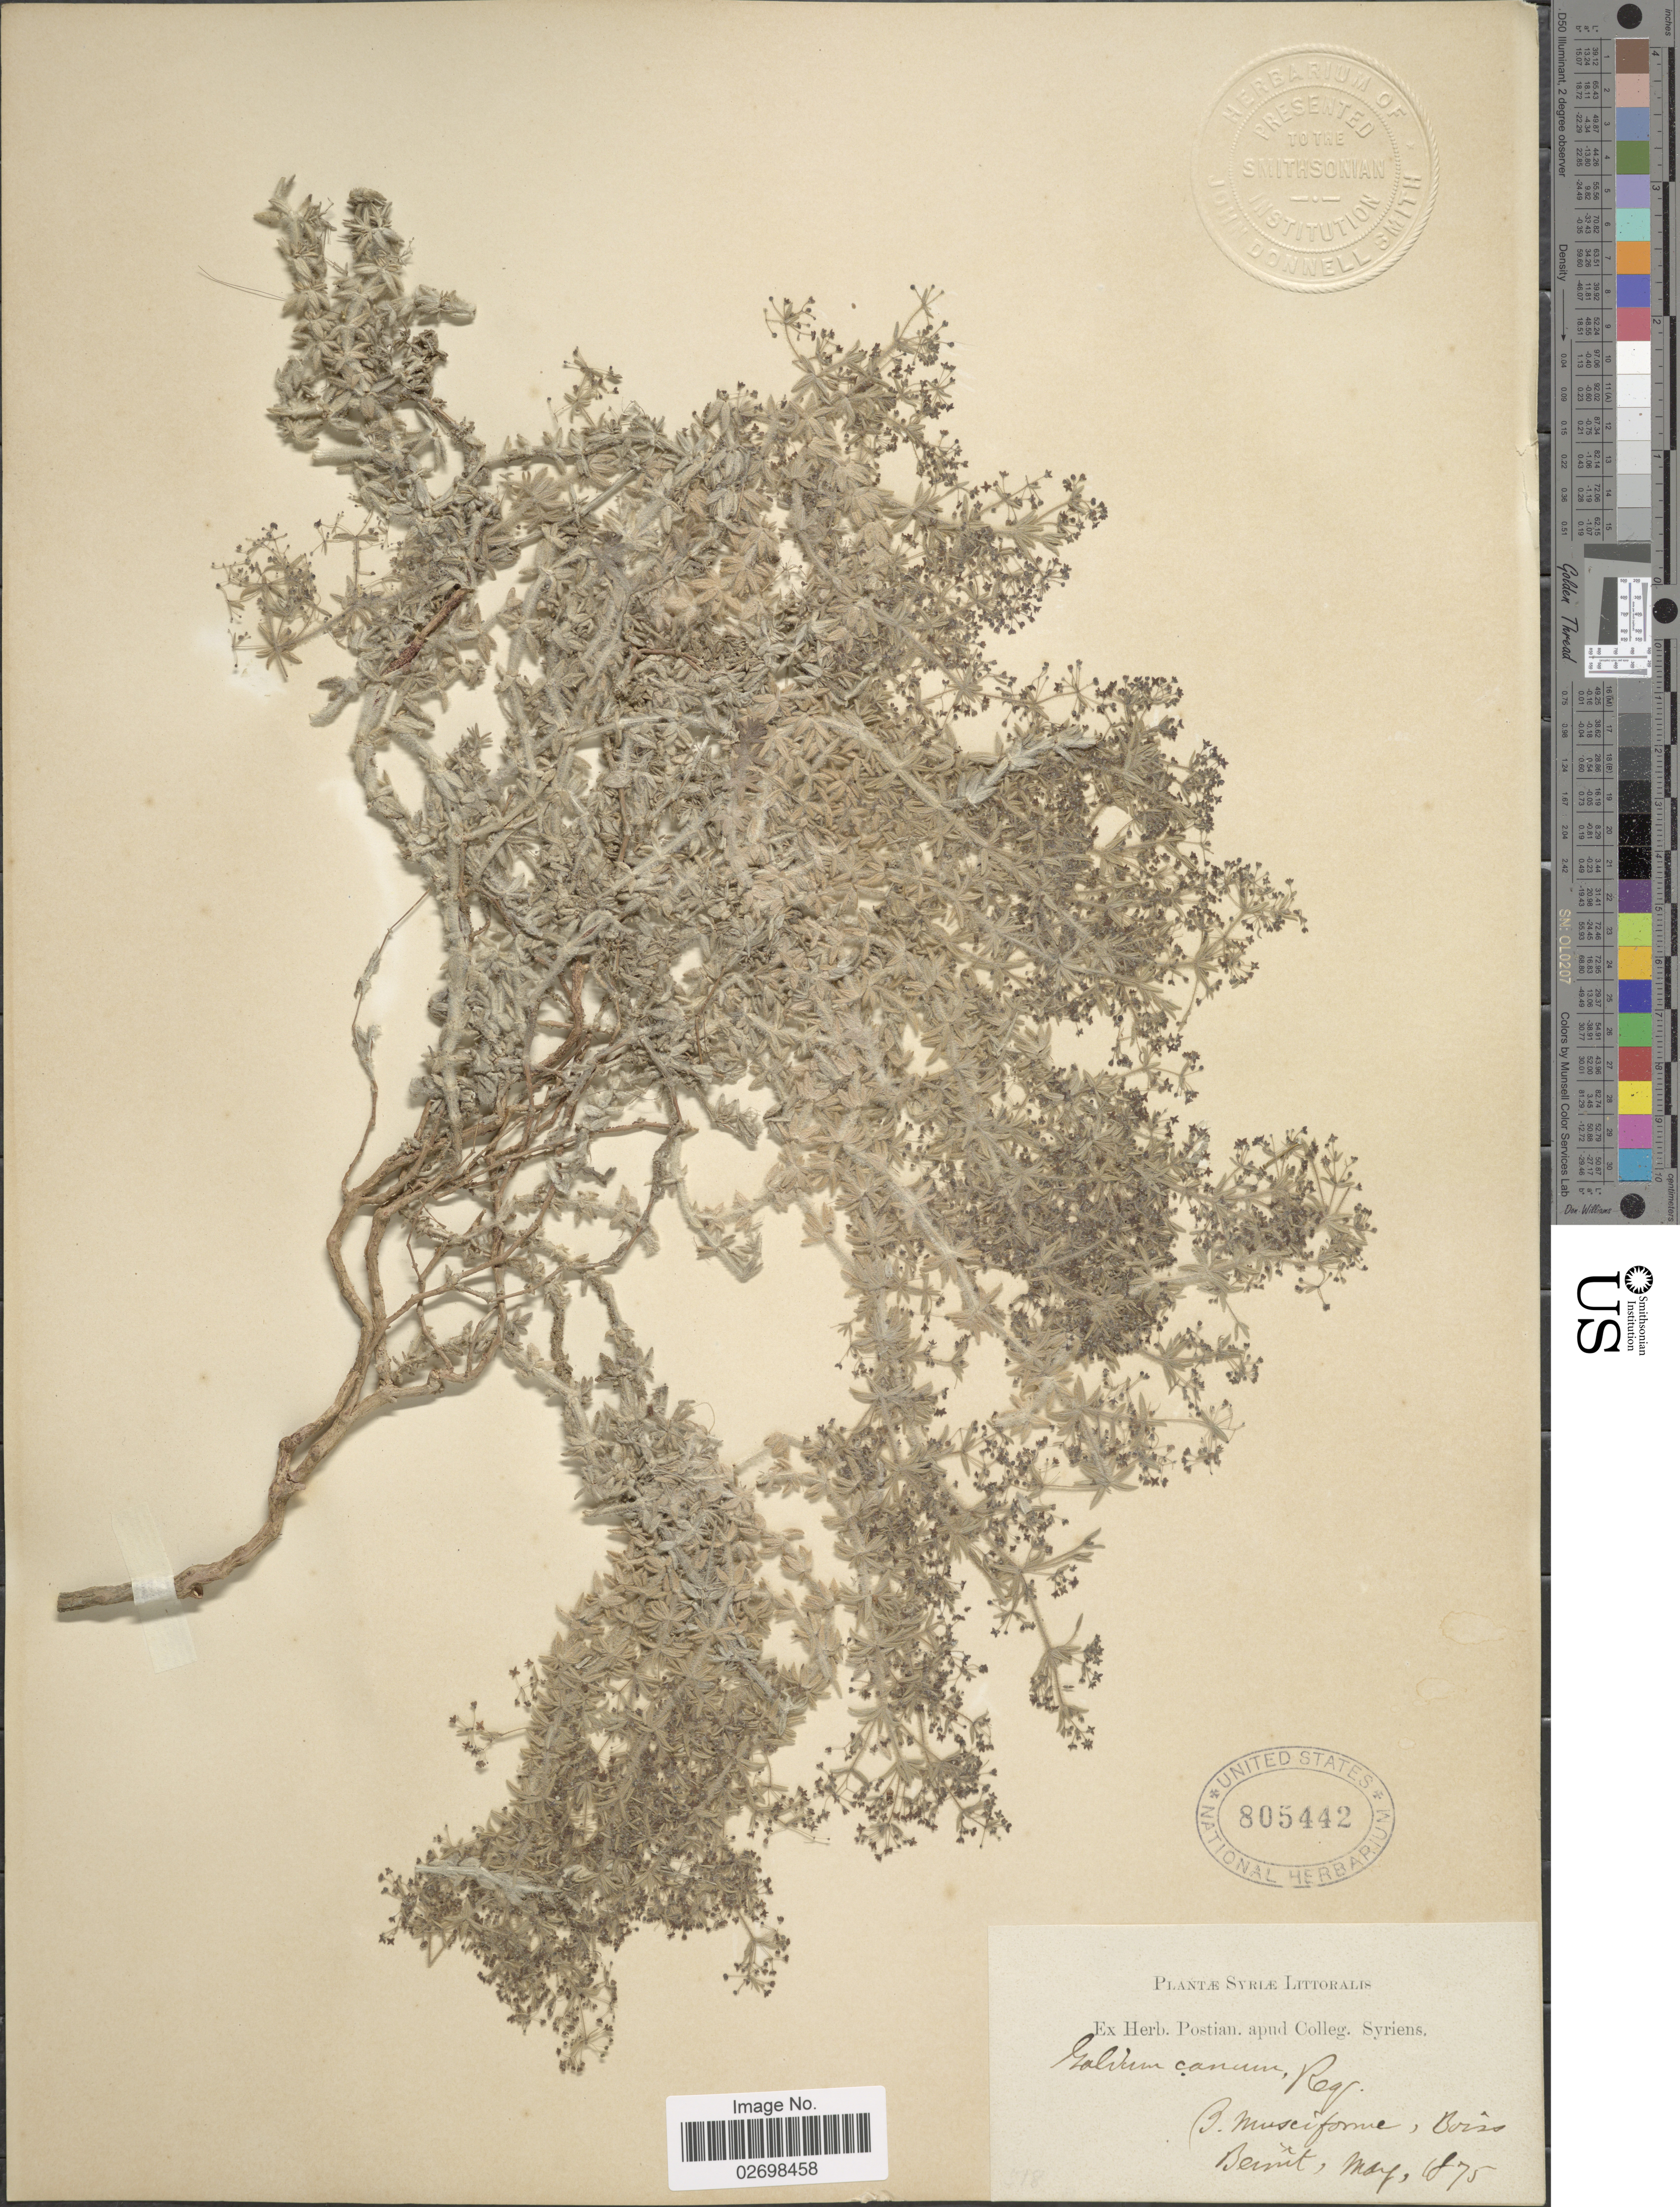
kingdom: Plantae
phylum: Tracheophyta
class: Magnoliopsida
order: Gentianales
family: Rubiaceae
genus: Galium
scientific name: Galium canum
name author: Req. ex DC.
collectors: Beinit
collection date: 1875-05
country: Syria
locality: Syriae, B. musiforme, Bois Bermit [unsure placement] [interpreted]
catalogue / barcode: US 805442